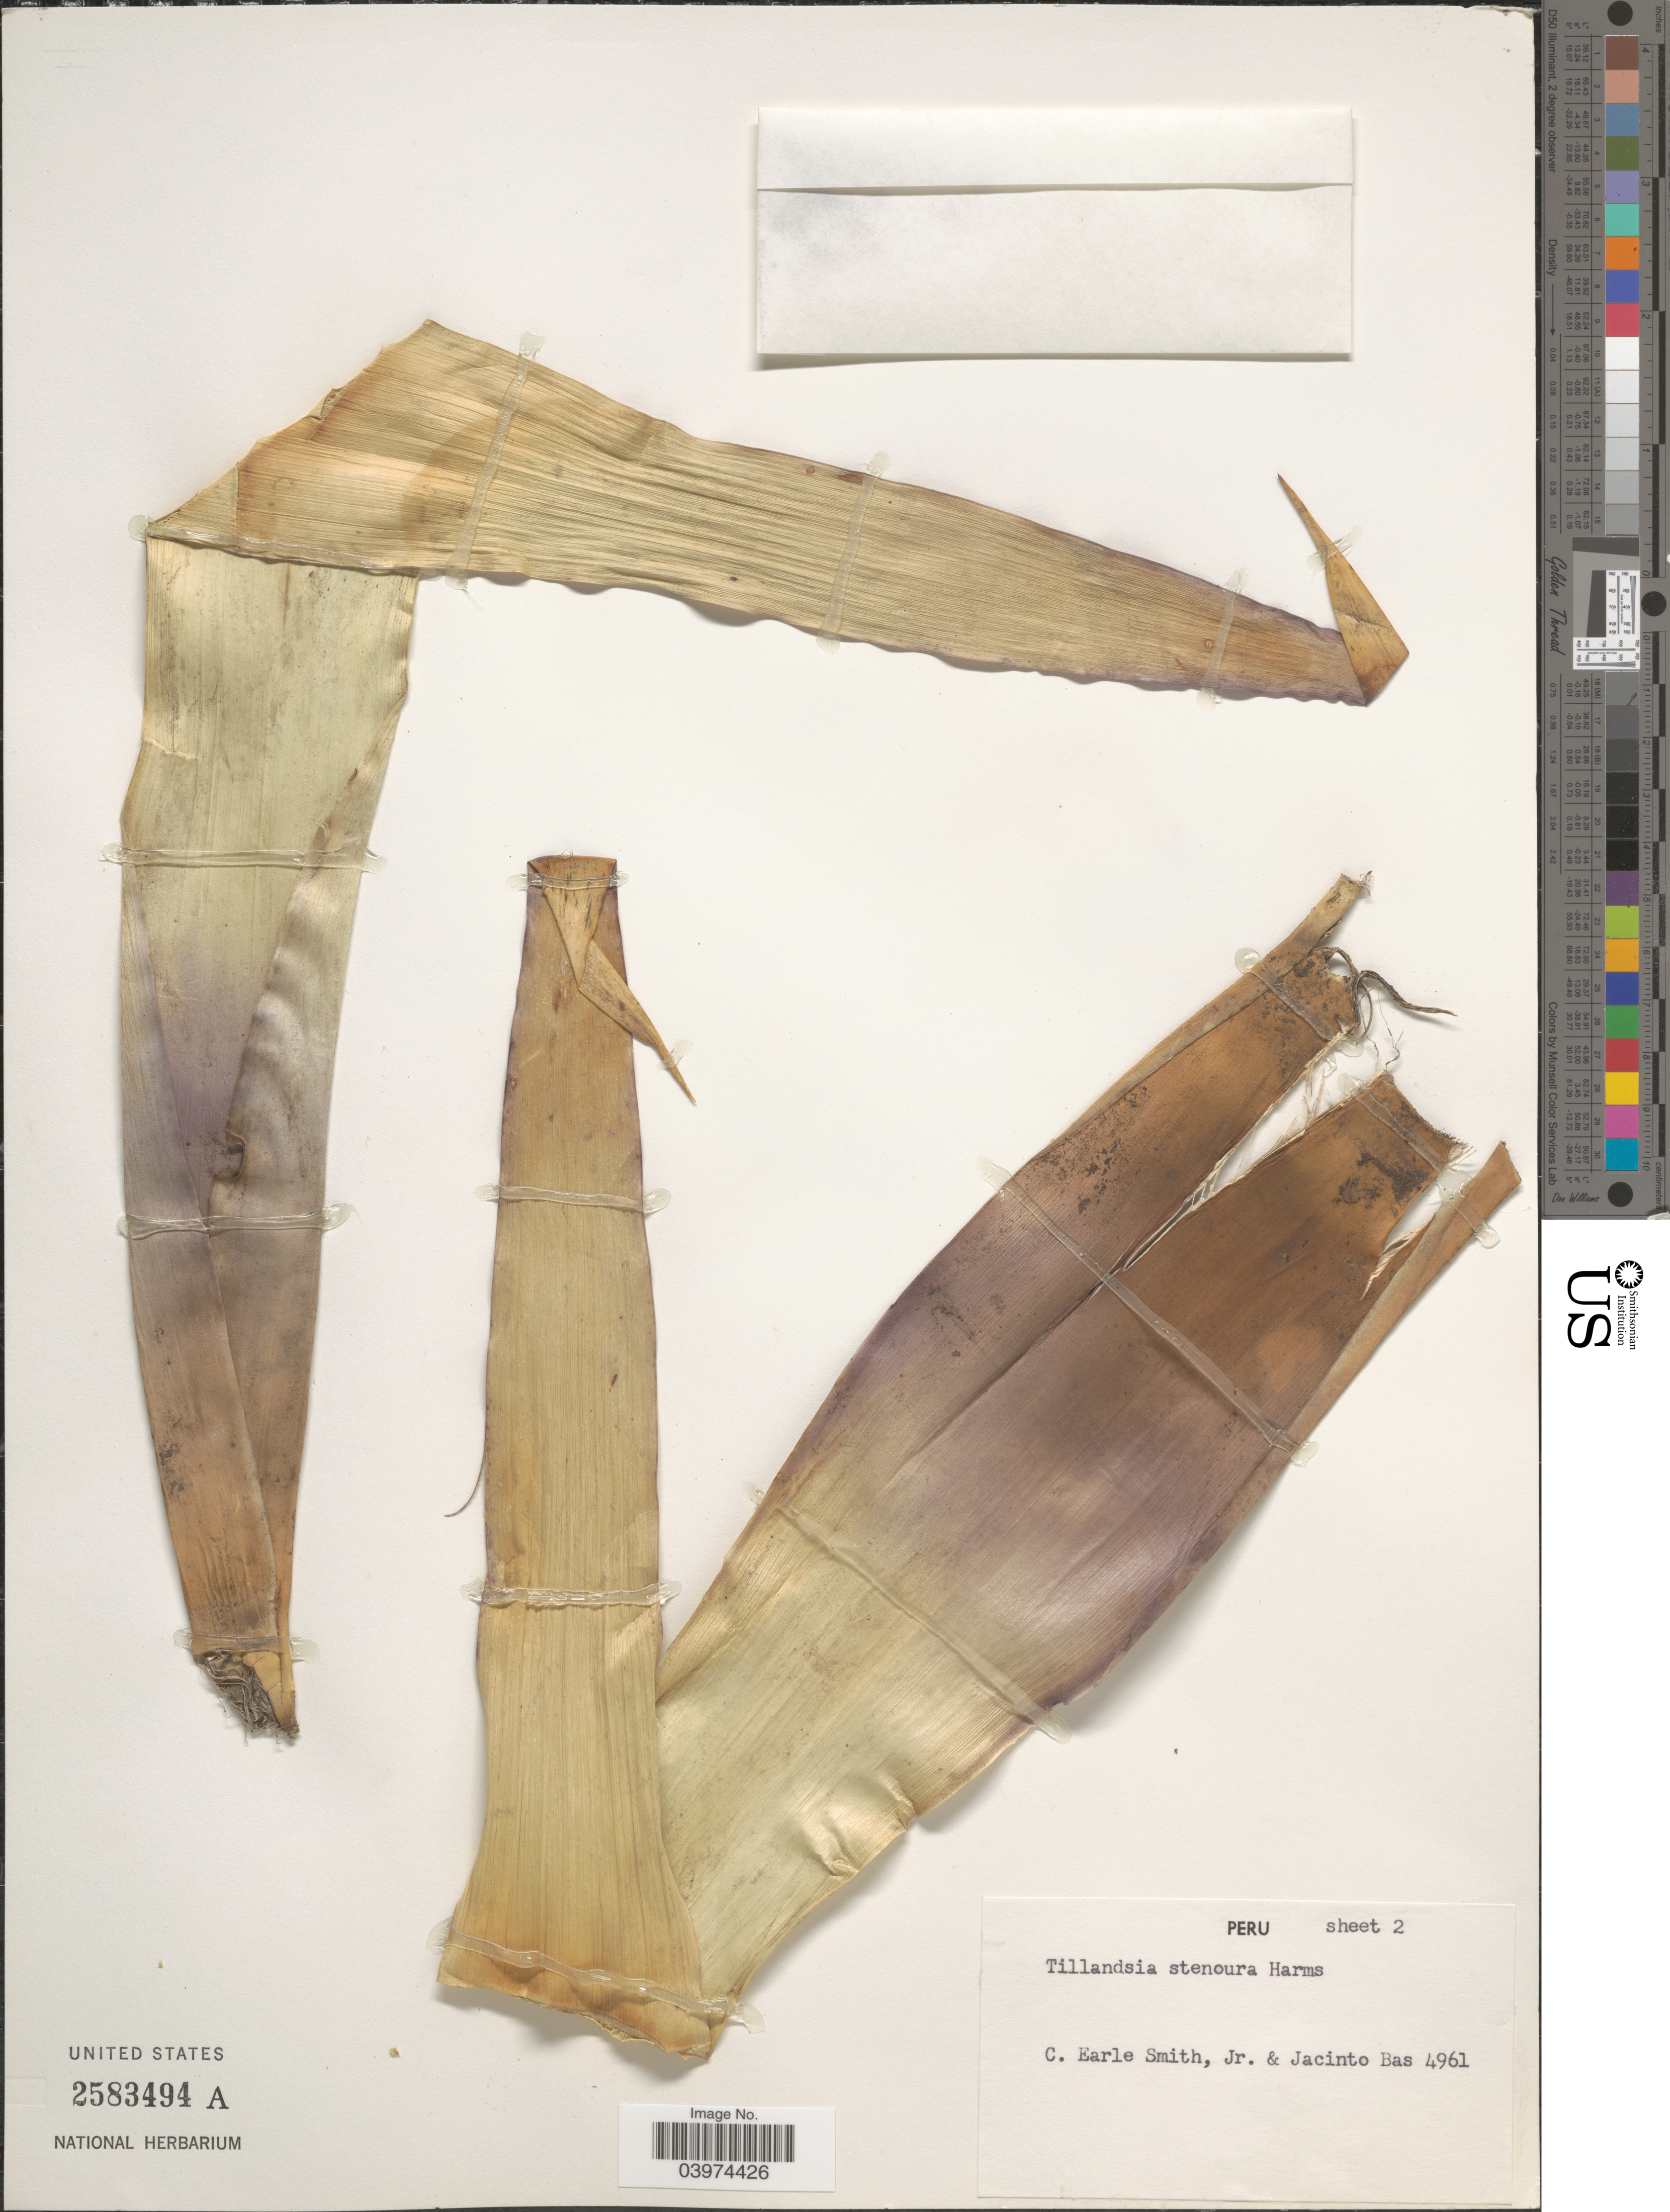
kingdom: Plantae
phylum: Tracheophyta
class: Liliopsida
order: Poales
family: Bromeliaceae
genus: Tillandsia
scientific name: Tillandsia stenoura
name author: Harms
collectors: C. E. Smith Jr. & J. Bas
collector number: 4961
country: Peru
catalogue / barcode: US 2583494A